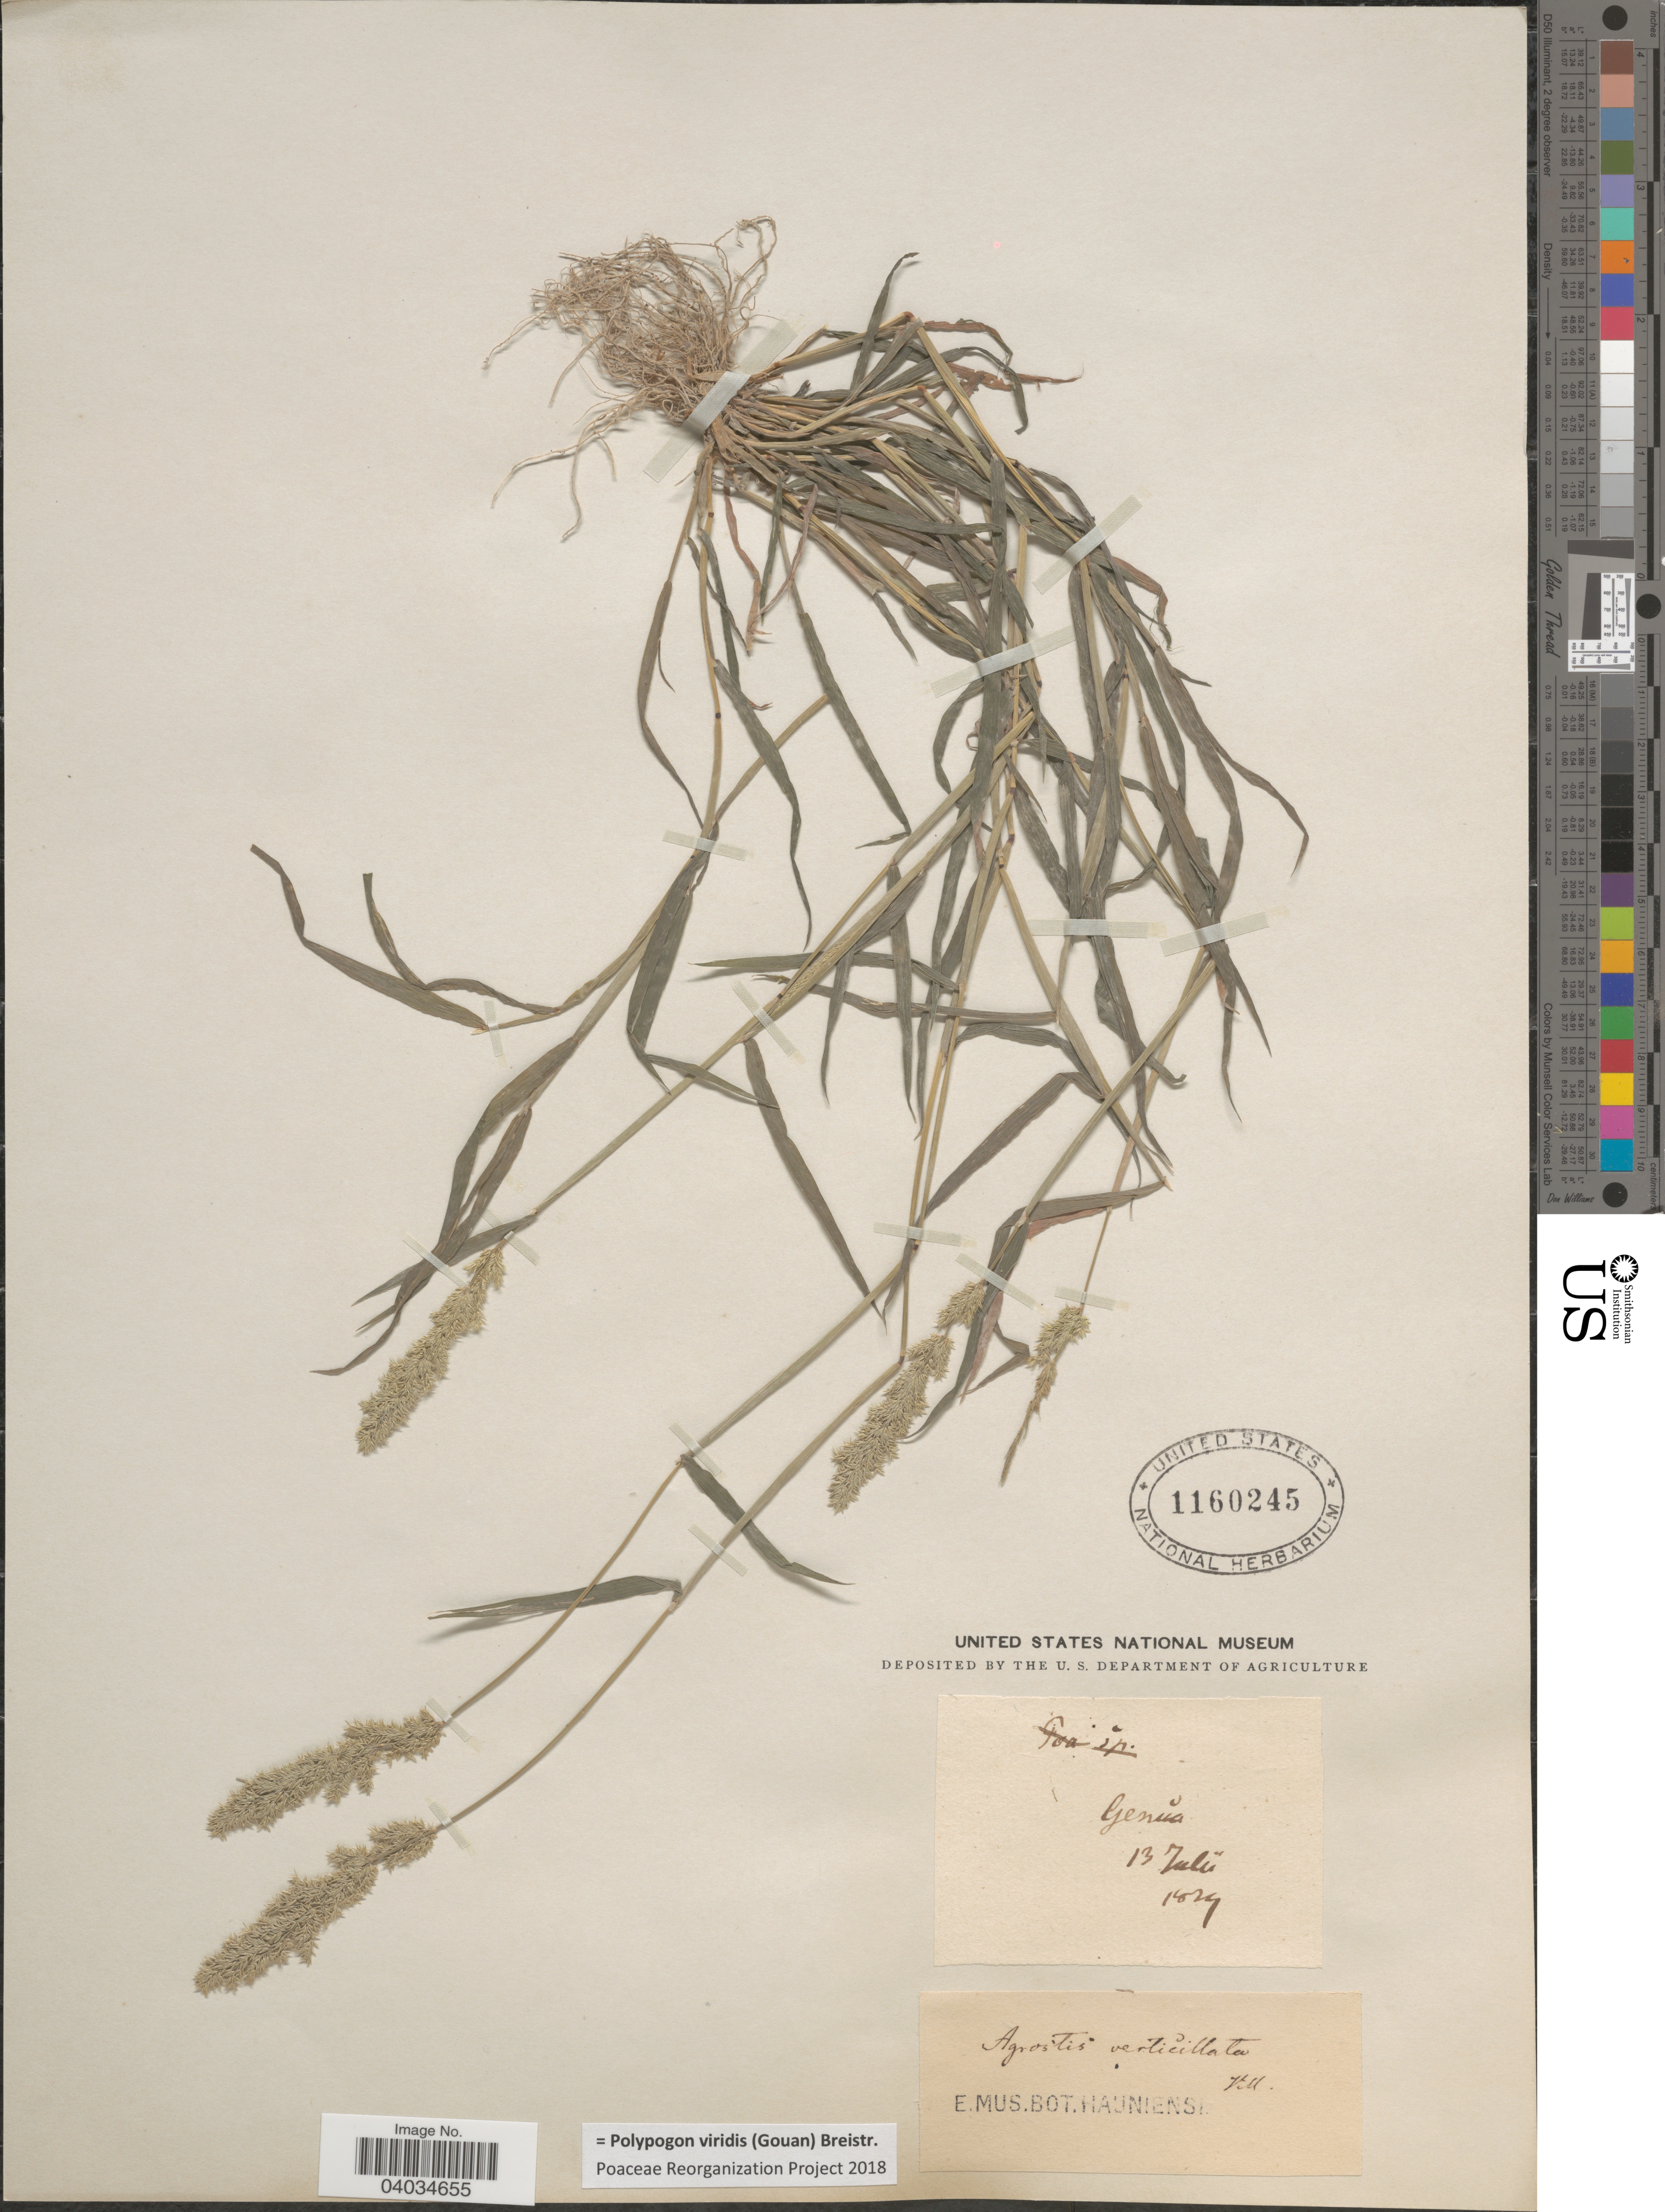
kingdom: Plantae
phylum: Tracheophyta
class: Liliopsida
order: Poales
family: Poaceae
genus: Polypogon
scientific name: Polypogon viridis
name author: (Gouan) Breistroffer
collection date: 1829-07-13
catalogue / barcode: US 1160245